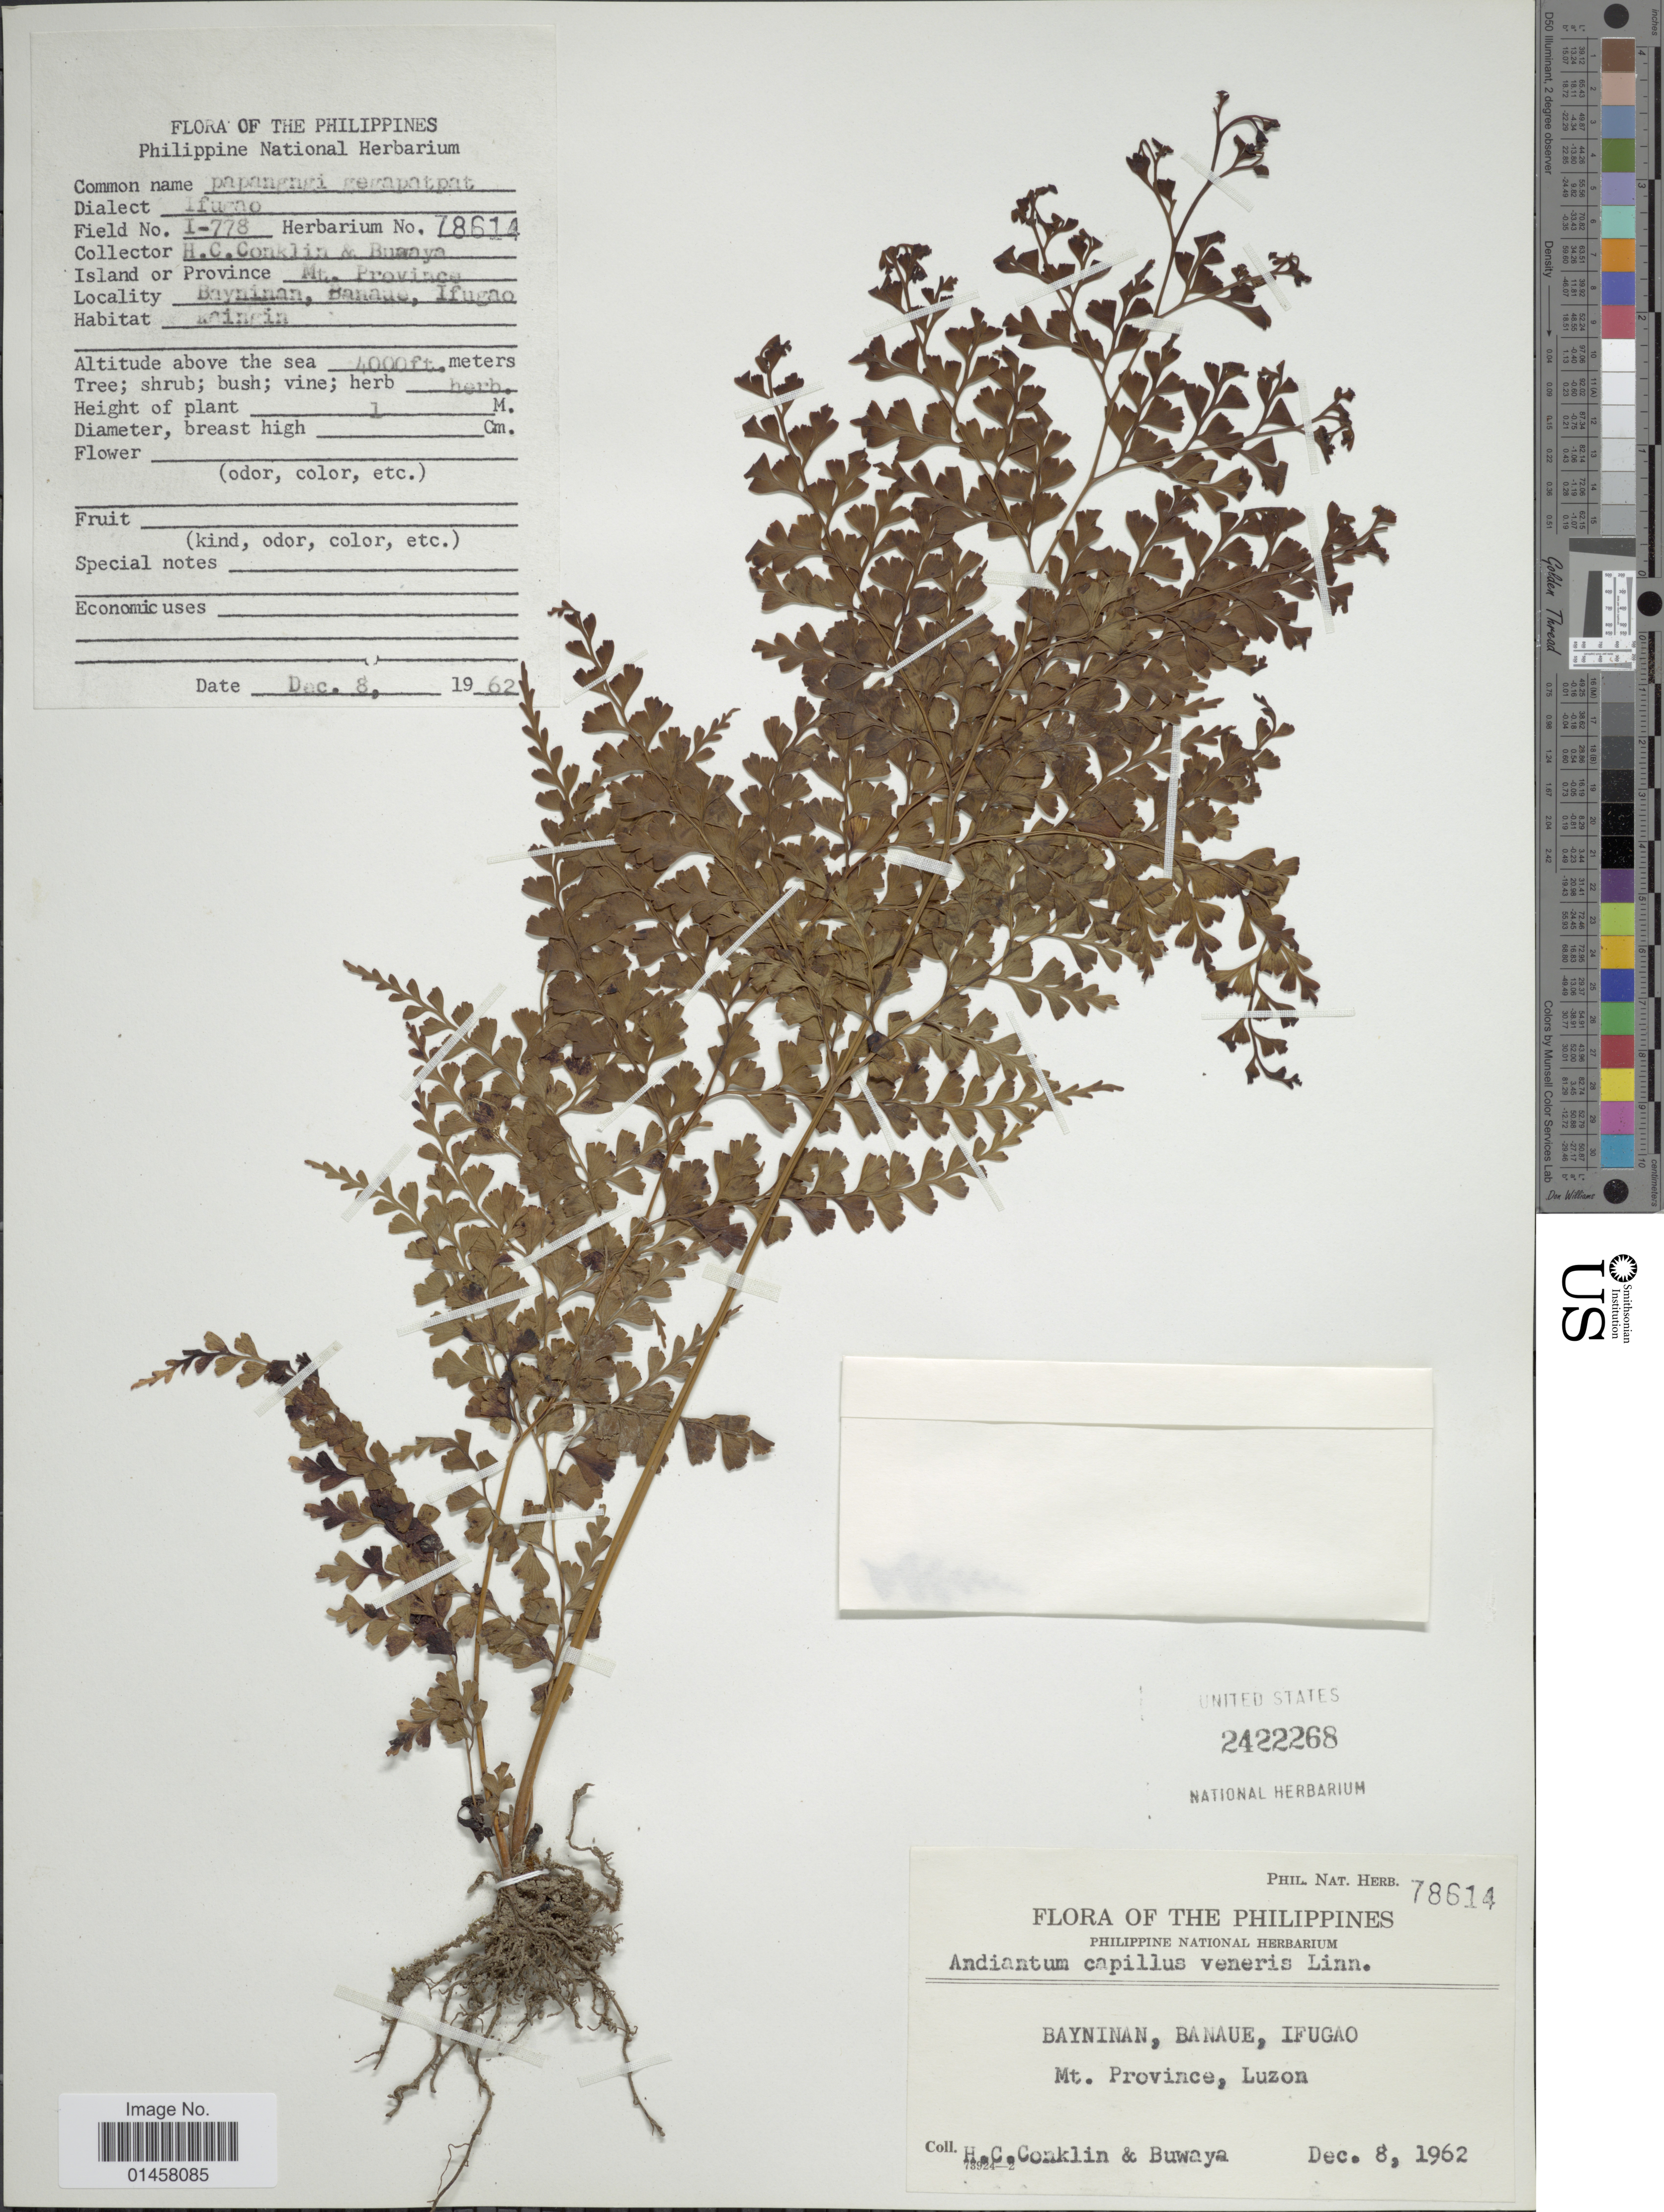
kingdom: Plantae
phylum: Tracheophyta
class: Polypodiopsida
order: Polypodiales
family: Lindsaeaceae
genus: Sphenomeris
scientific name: Sphenomeris retusa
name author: (Cav.) Maxim.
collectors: H. Conklin & -. Buwaya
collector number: Phil. Nat. Herb. 78614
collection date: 1962-12-08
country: Philippines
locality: Bayninan, Banaue, Ifugao, Mt. Province, Luzon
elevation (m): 1219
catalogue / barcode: US 2422268